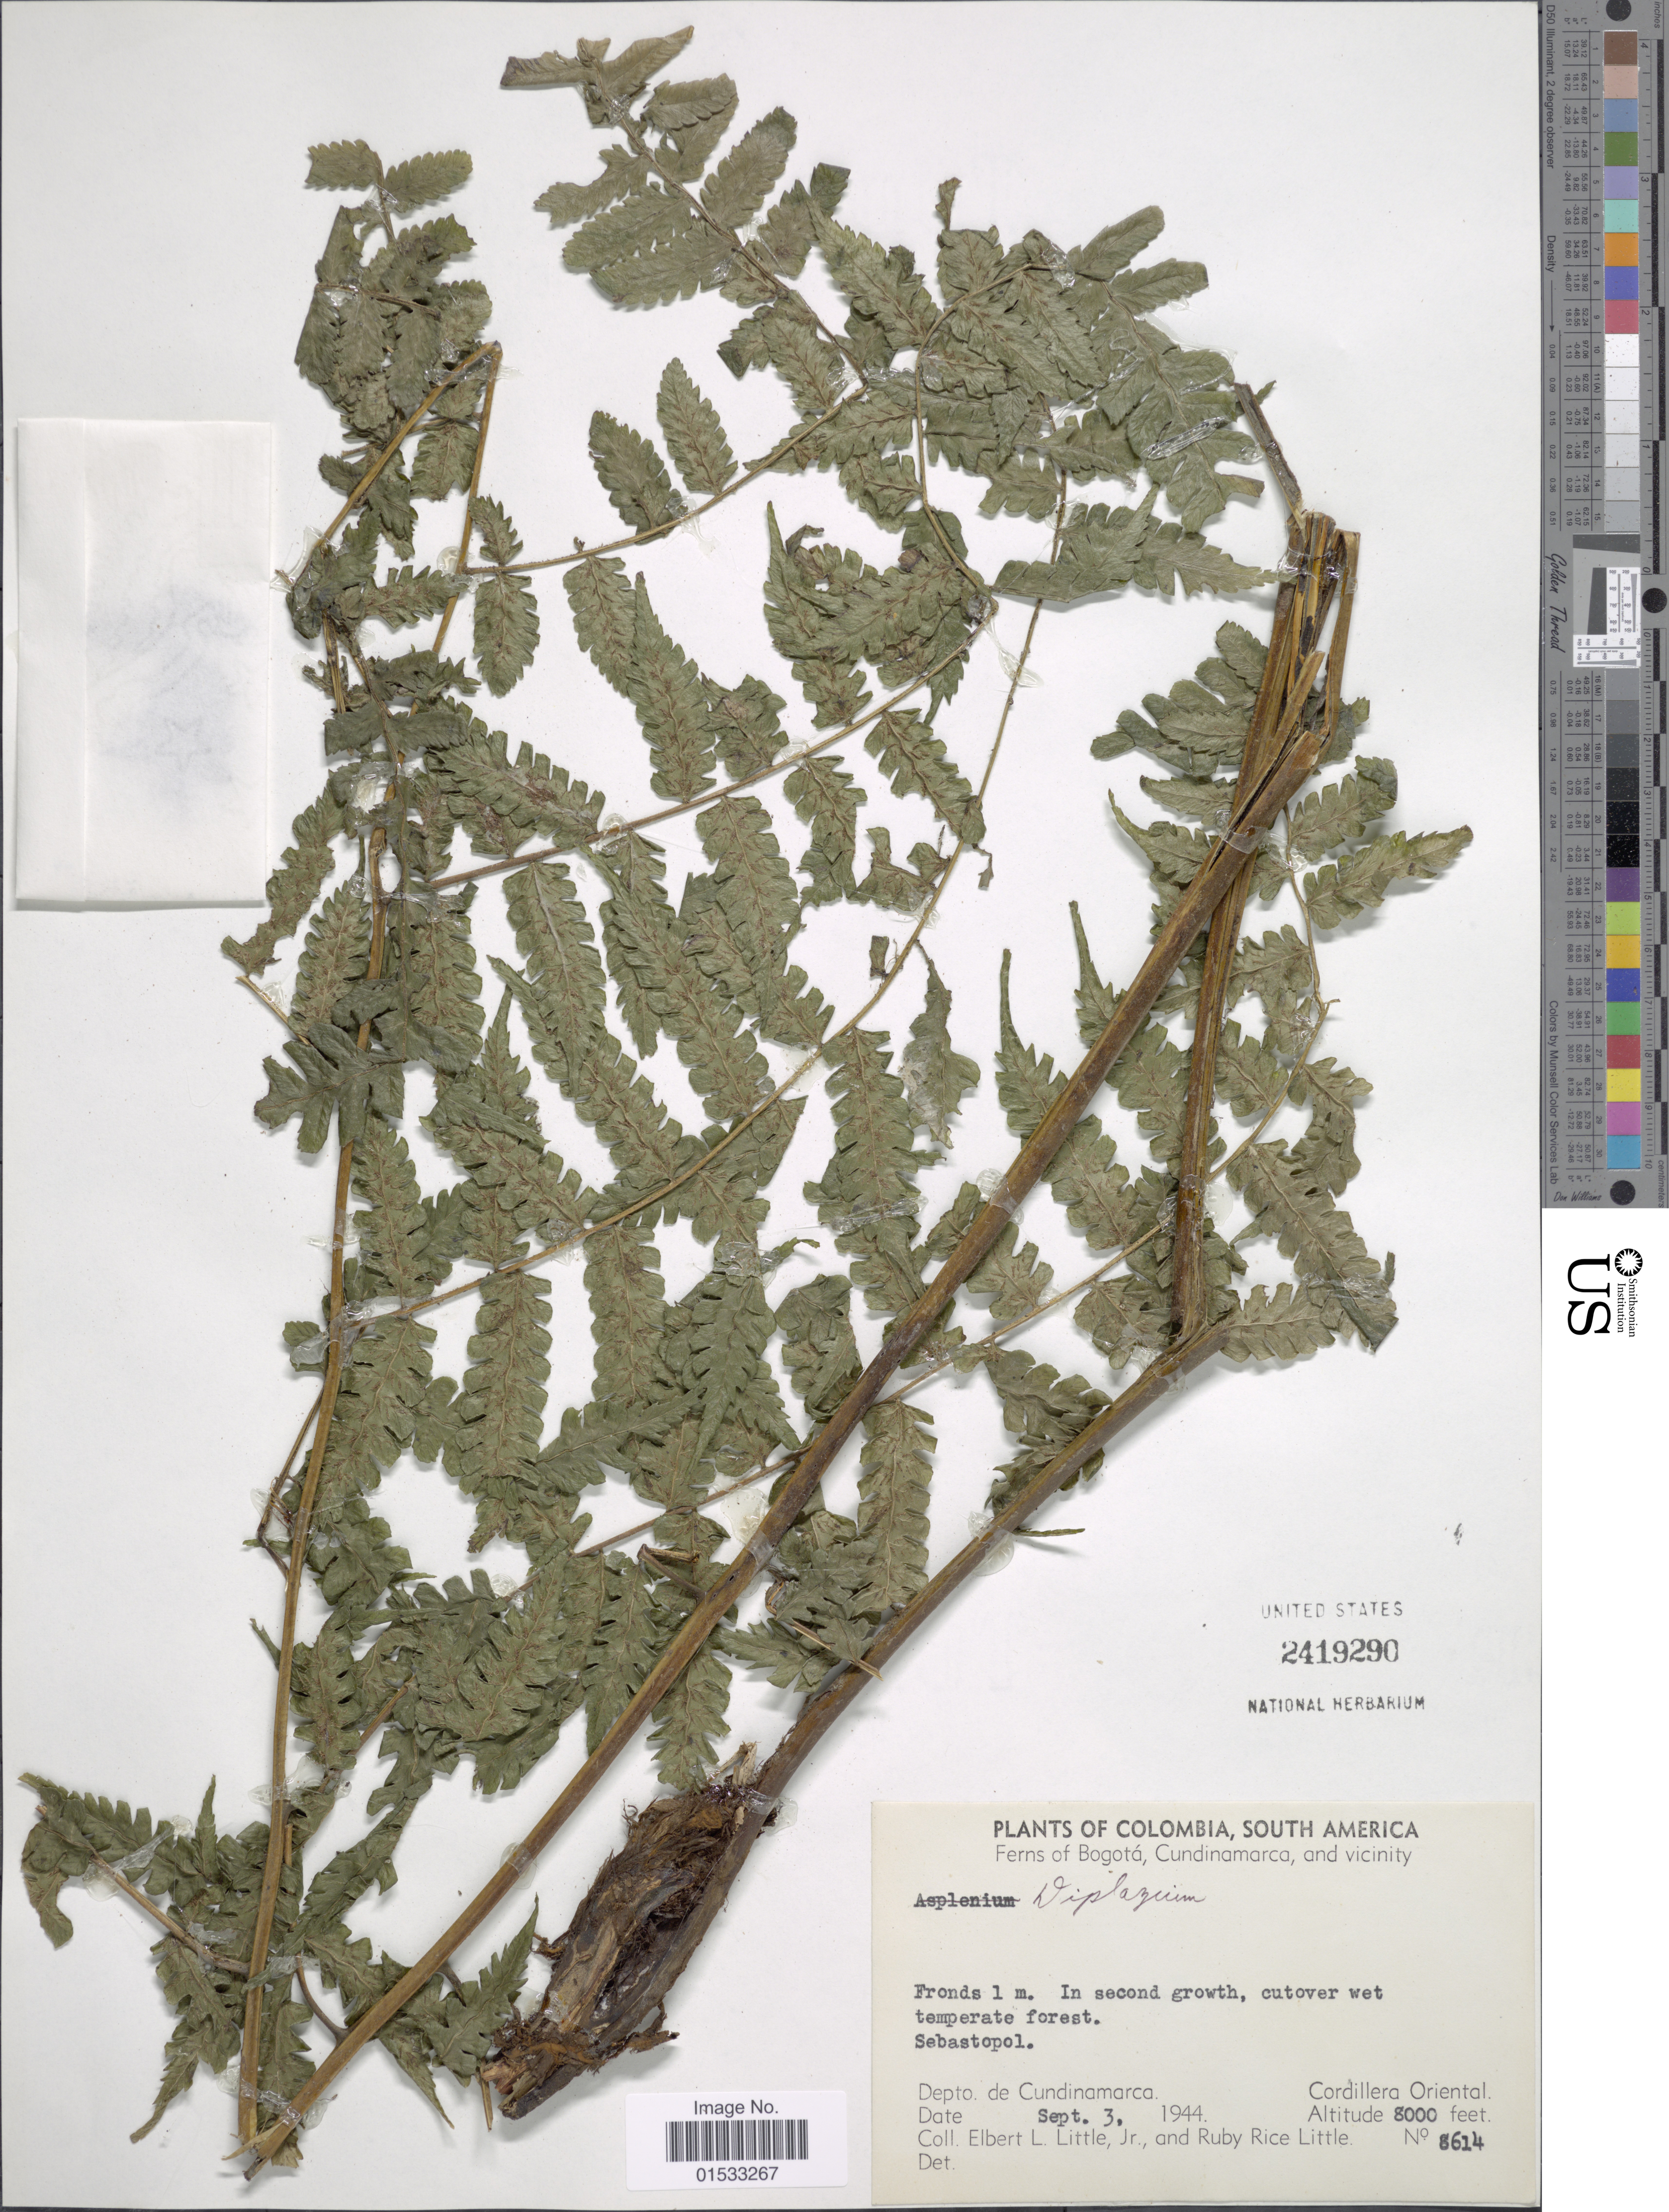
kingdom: Plantae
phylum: Tracheophyta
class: Polypodiopsida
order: Polypodiales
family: Athyriaceae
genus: Diplazium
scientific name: Diplazium sp.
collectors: E. L. Little & R. R. Little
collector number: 8614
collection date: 1944-09-03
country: Colombia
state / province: Cundinamarca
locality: Sebastopol. Cordillera Oriental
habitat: Cutover wet temperate forest.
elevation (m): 2438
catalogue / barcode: US 2419290